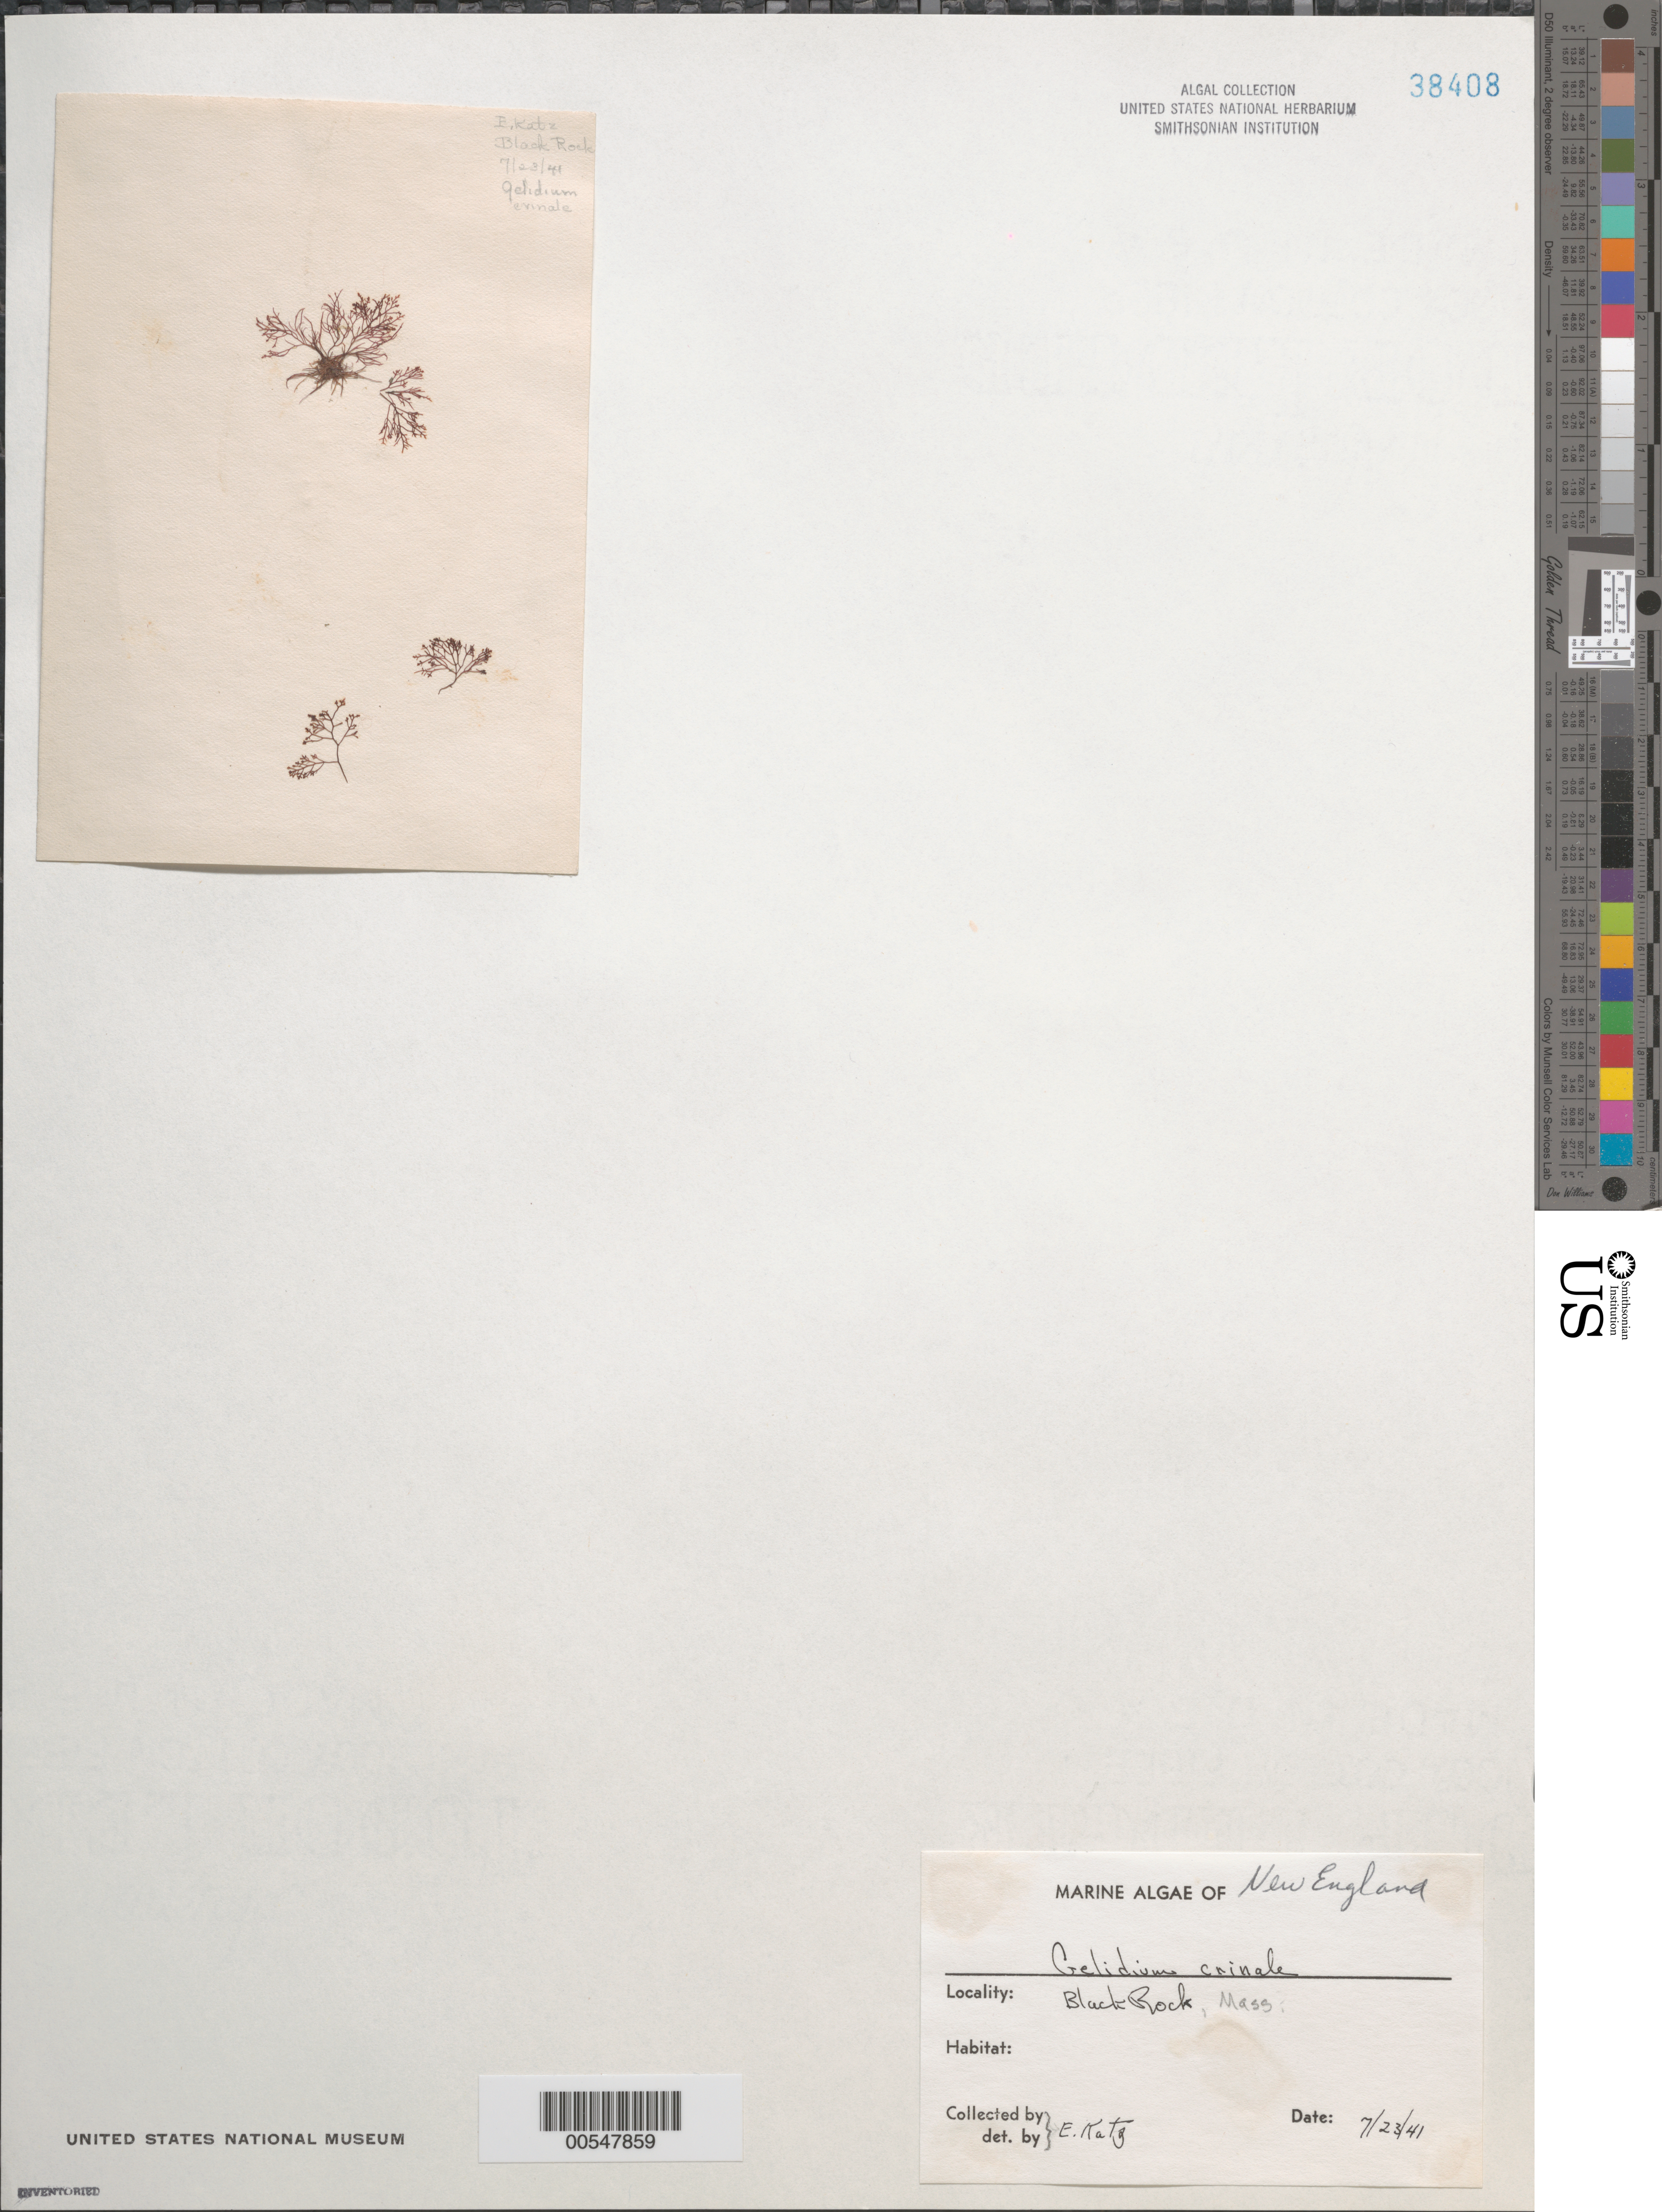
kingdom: Plantae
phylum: Rhodophyta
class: Florideophyceae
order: Gelidiales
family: Gelidiaceae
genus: Gelidium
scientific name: Gelidium crinale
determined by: Katz, E.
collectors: E. Katz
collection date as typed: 23 Jul 1941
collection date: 1941-07-23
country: United States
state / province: Massachusetts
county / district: Bristol County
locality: Black Rock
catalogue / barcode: US 38408